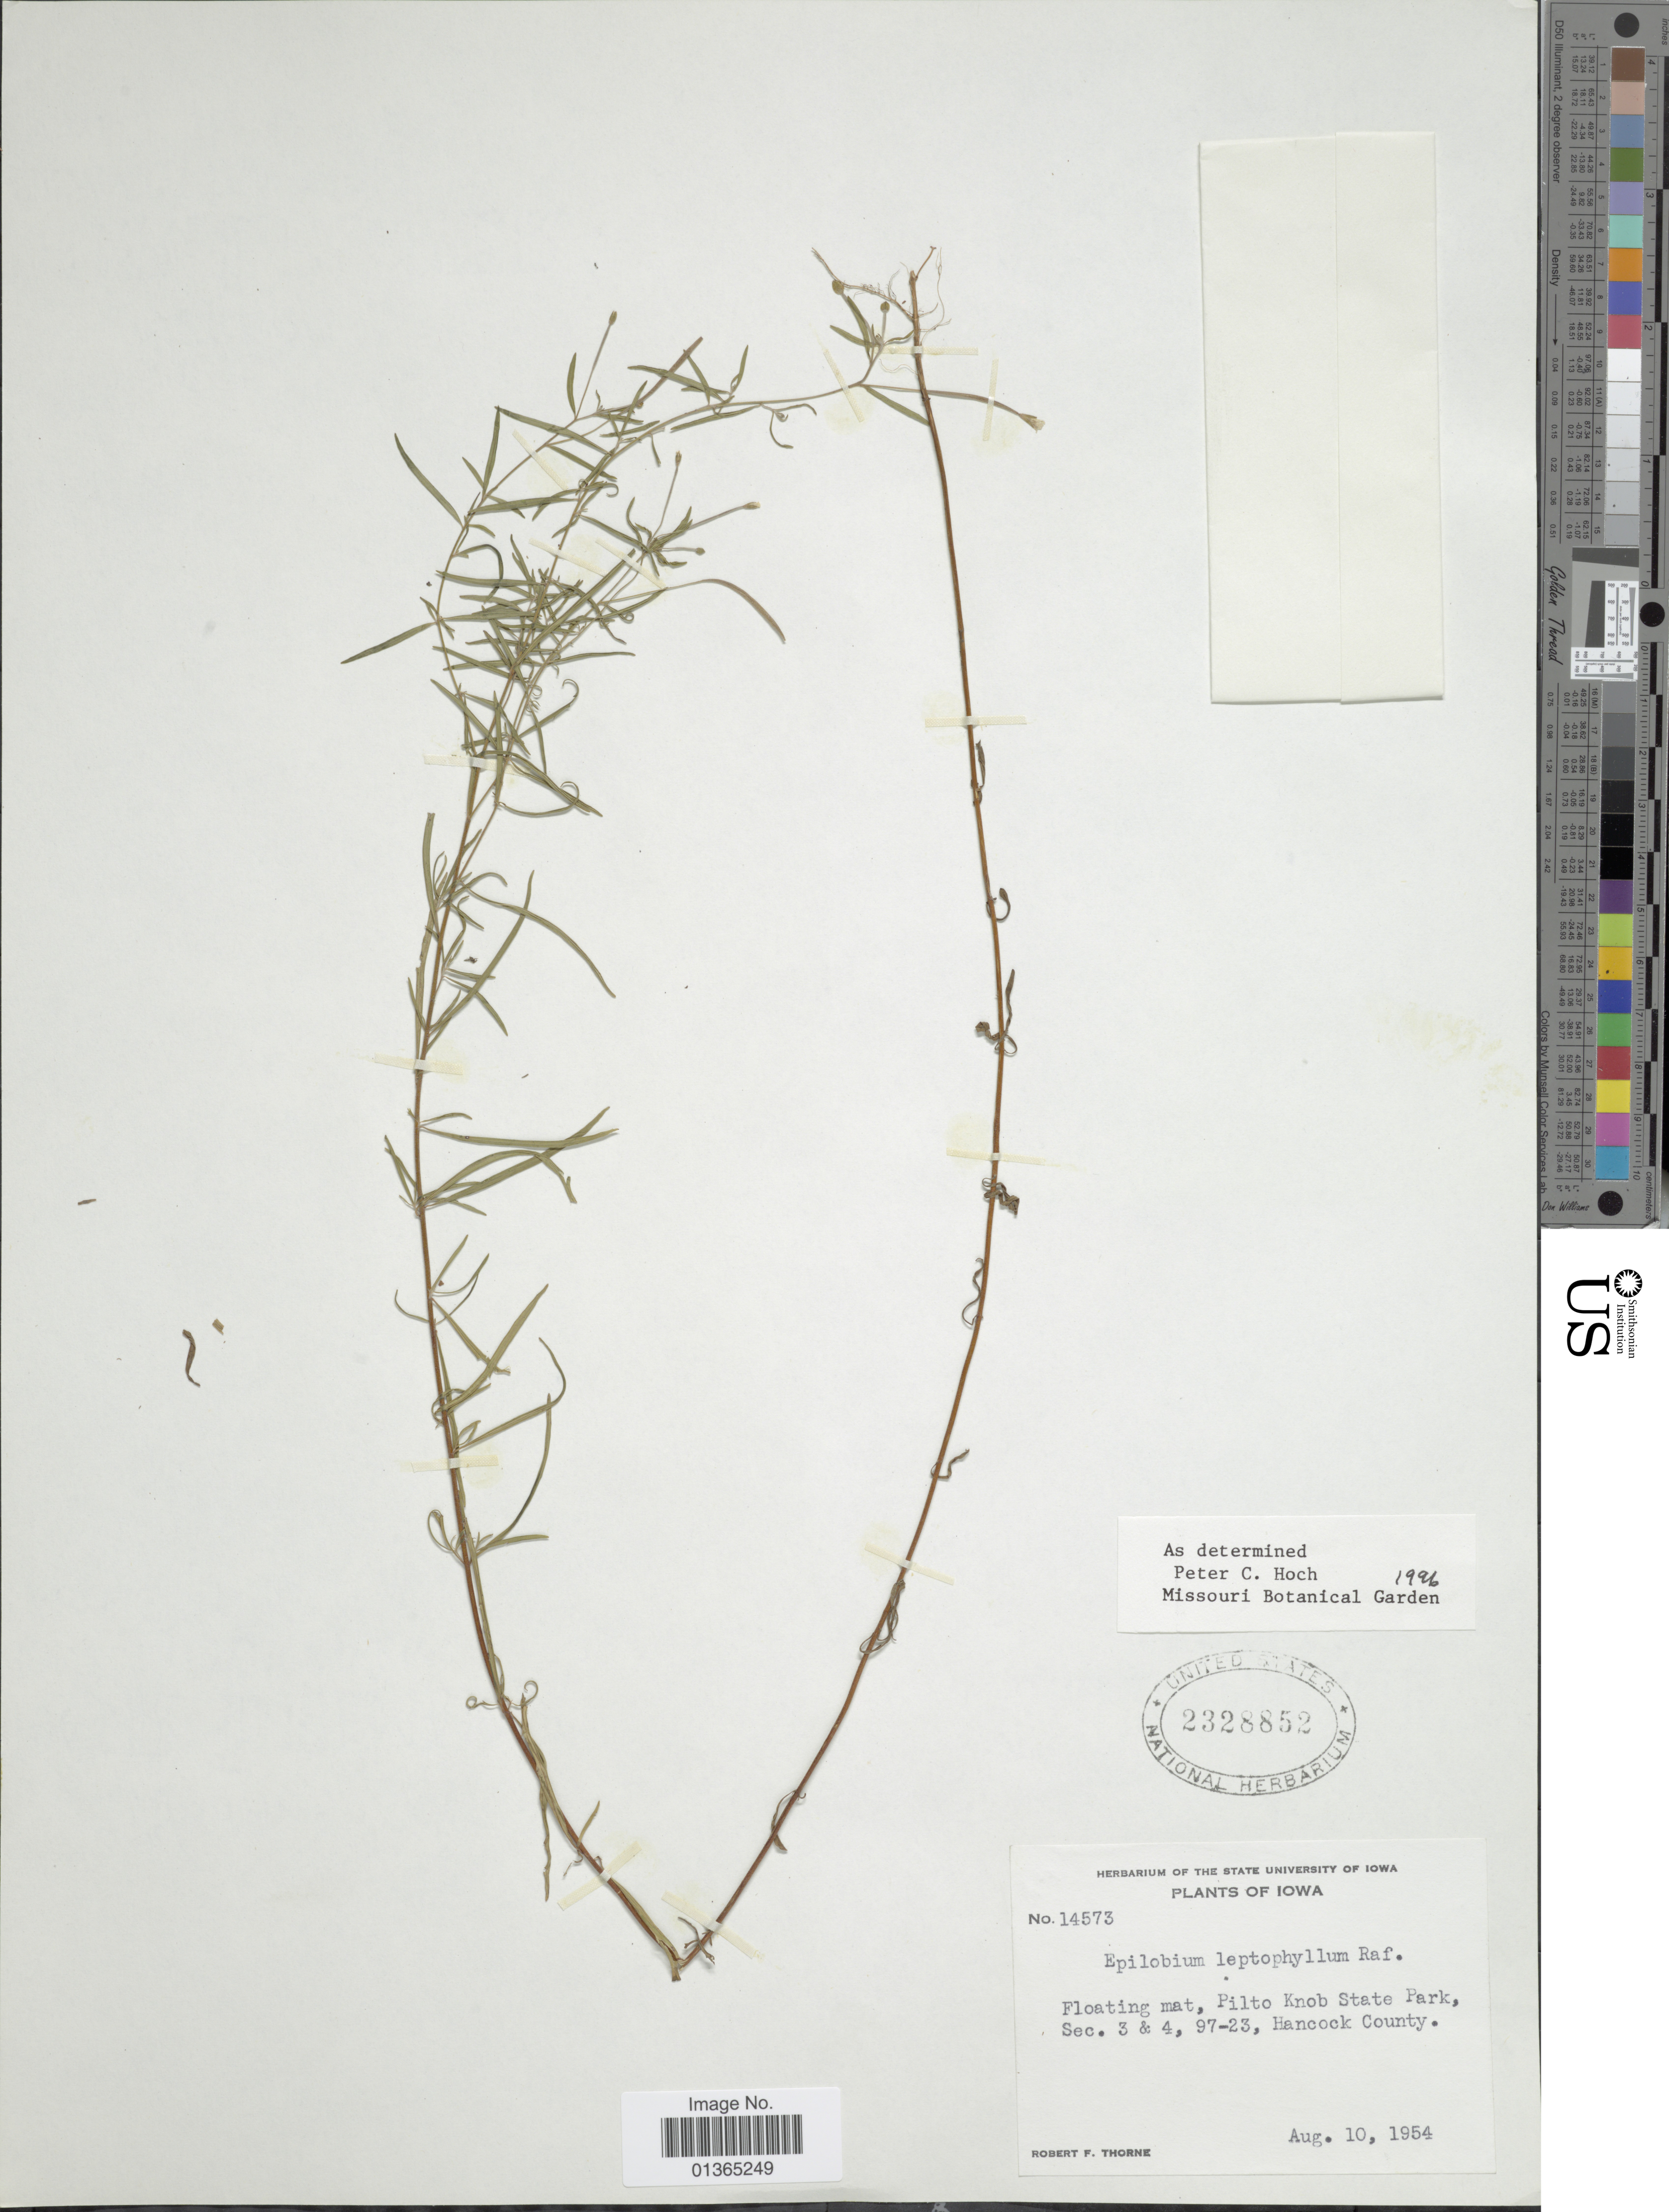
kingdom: Plantae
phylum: Tracheophyta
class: Magnoliopsida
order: Myrtales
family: Onagraceae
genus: Epilobium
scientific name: Epilobium leptophyllum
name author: Raf.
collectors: R. F. Thorne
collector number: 14573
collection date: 1954-08-10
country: United States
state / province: Iowa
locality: Floating mat, Pilto Knob State Park, Sec. 3 & 4, 97-23, Hancock County.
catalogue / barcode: US 2328852